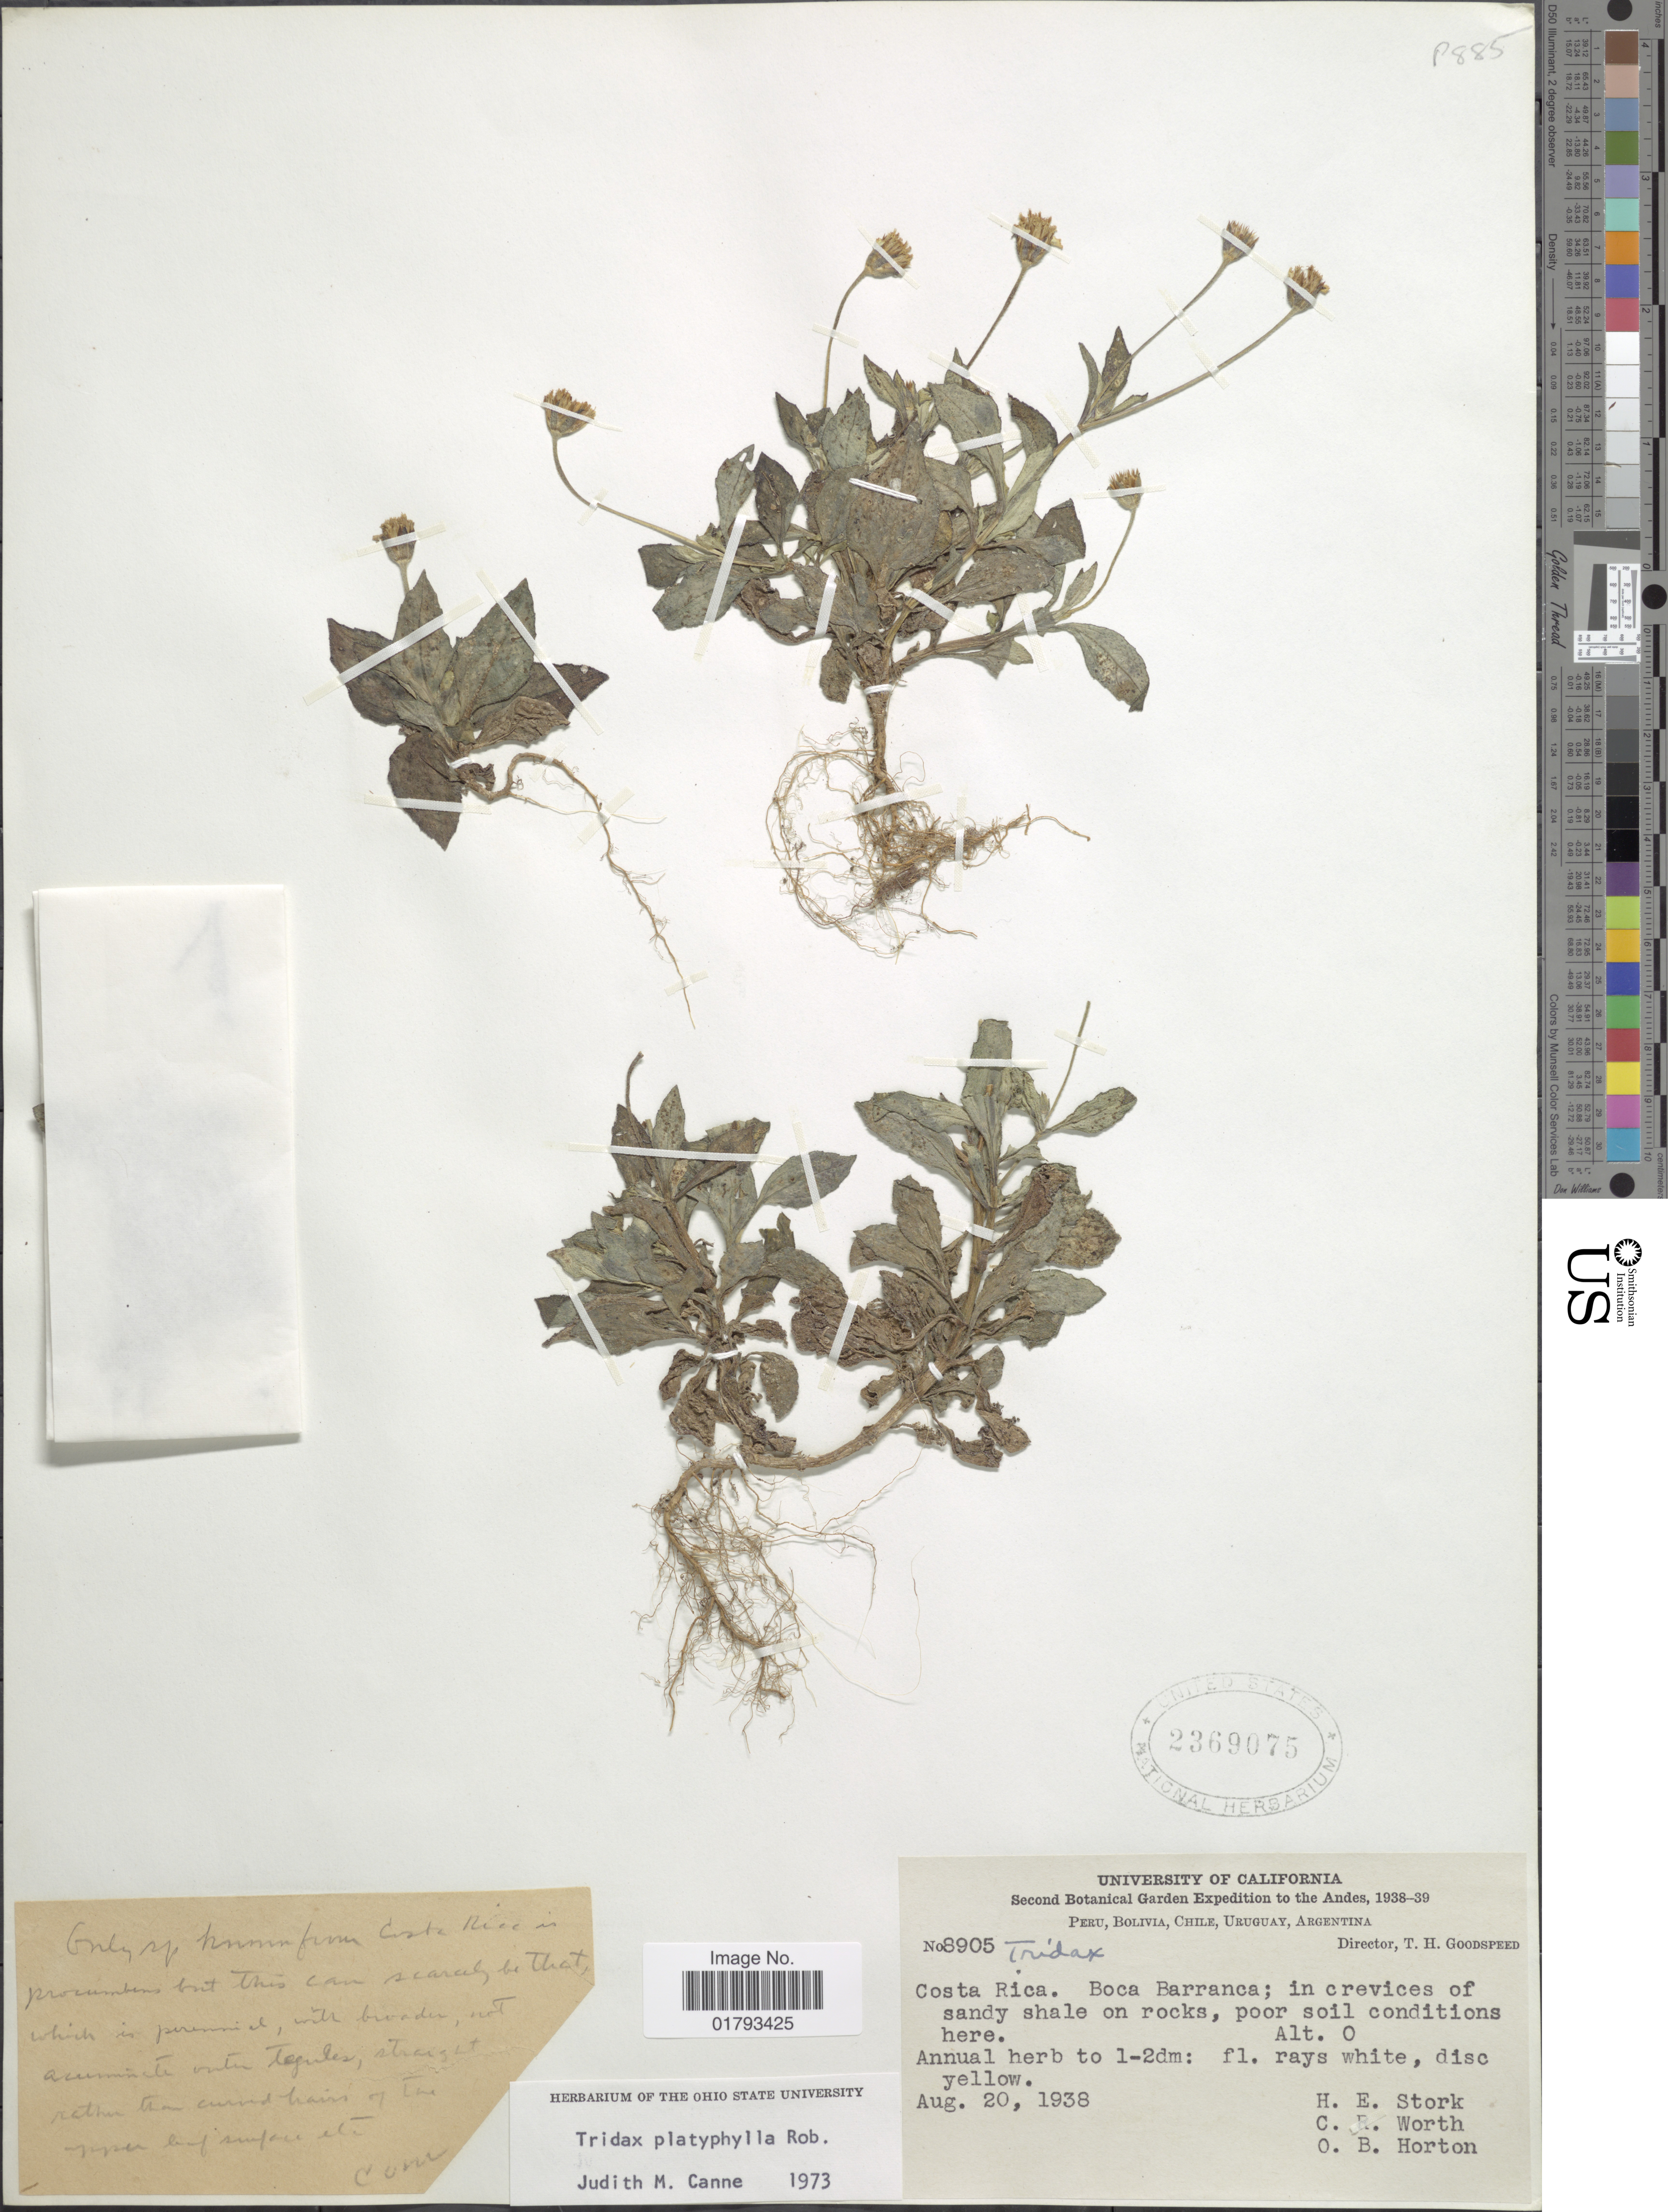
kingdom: Plantae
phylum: Tracheophyta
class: Magnoliopsida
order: Asterales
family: Asteraceae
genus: Tridax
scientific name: Tridax procumbens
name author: L.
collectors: H. E. Stork, C. R. Worth & O. B. Horton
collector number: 8905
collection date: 1938-08-20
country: Costa Rica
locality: Costa Rica, Boca Barranca, in crevices of sandy shale on rocks.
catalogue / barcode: US 2369075